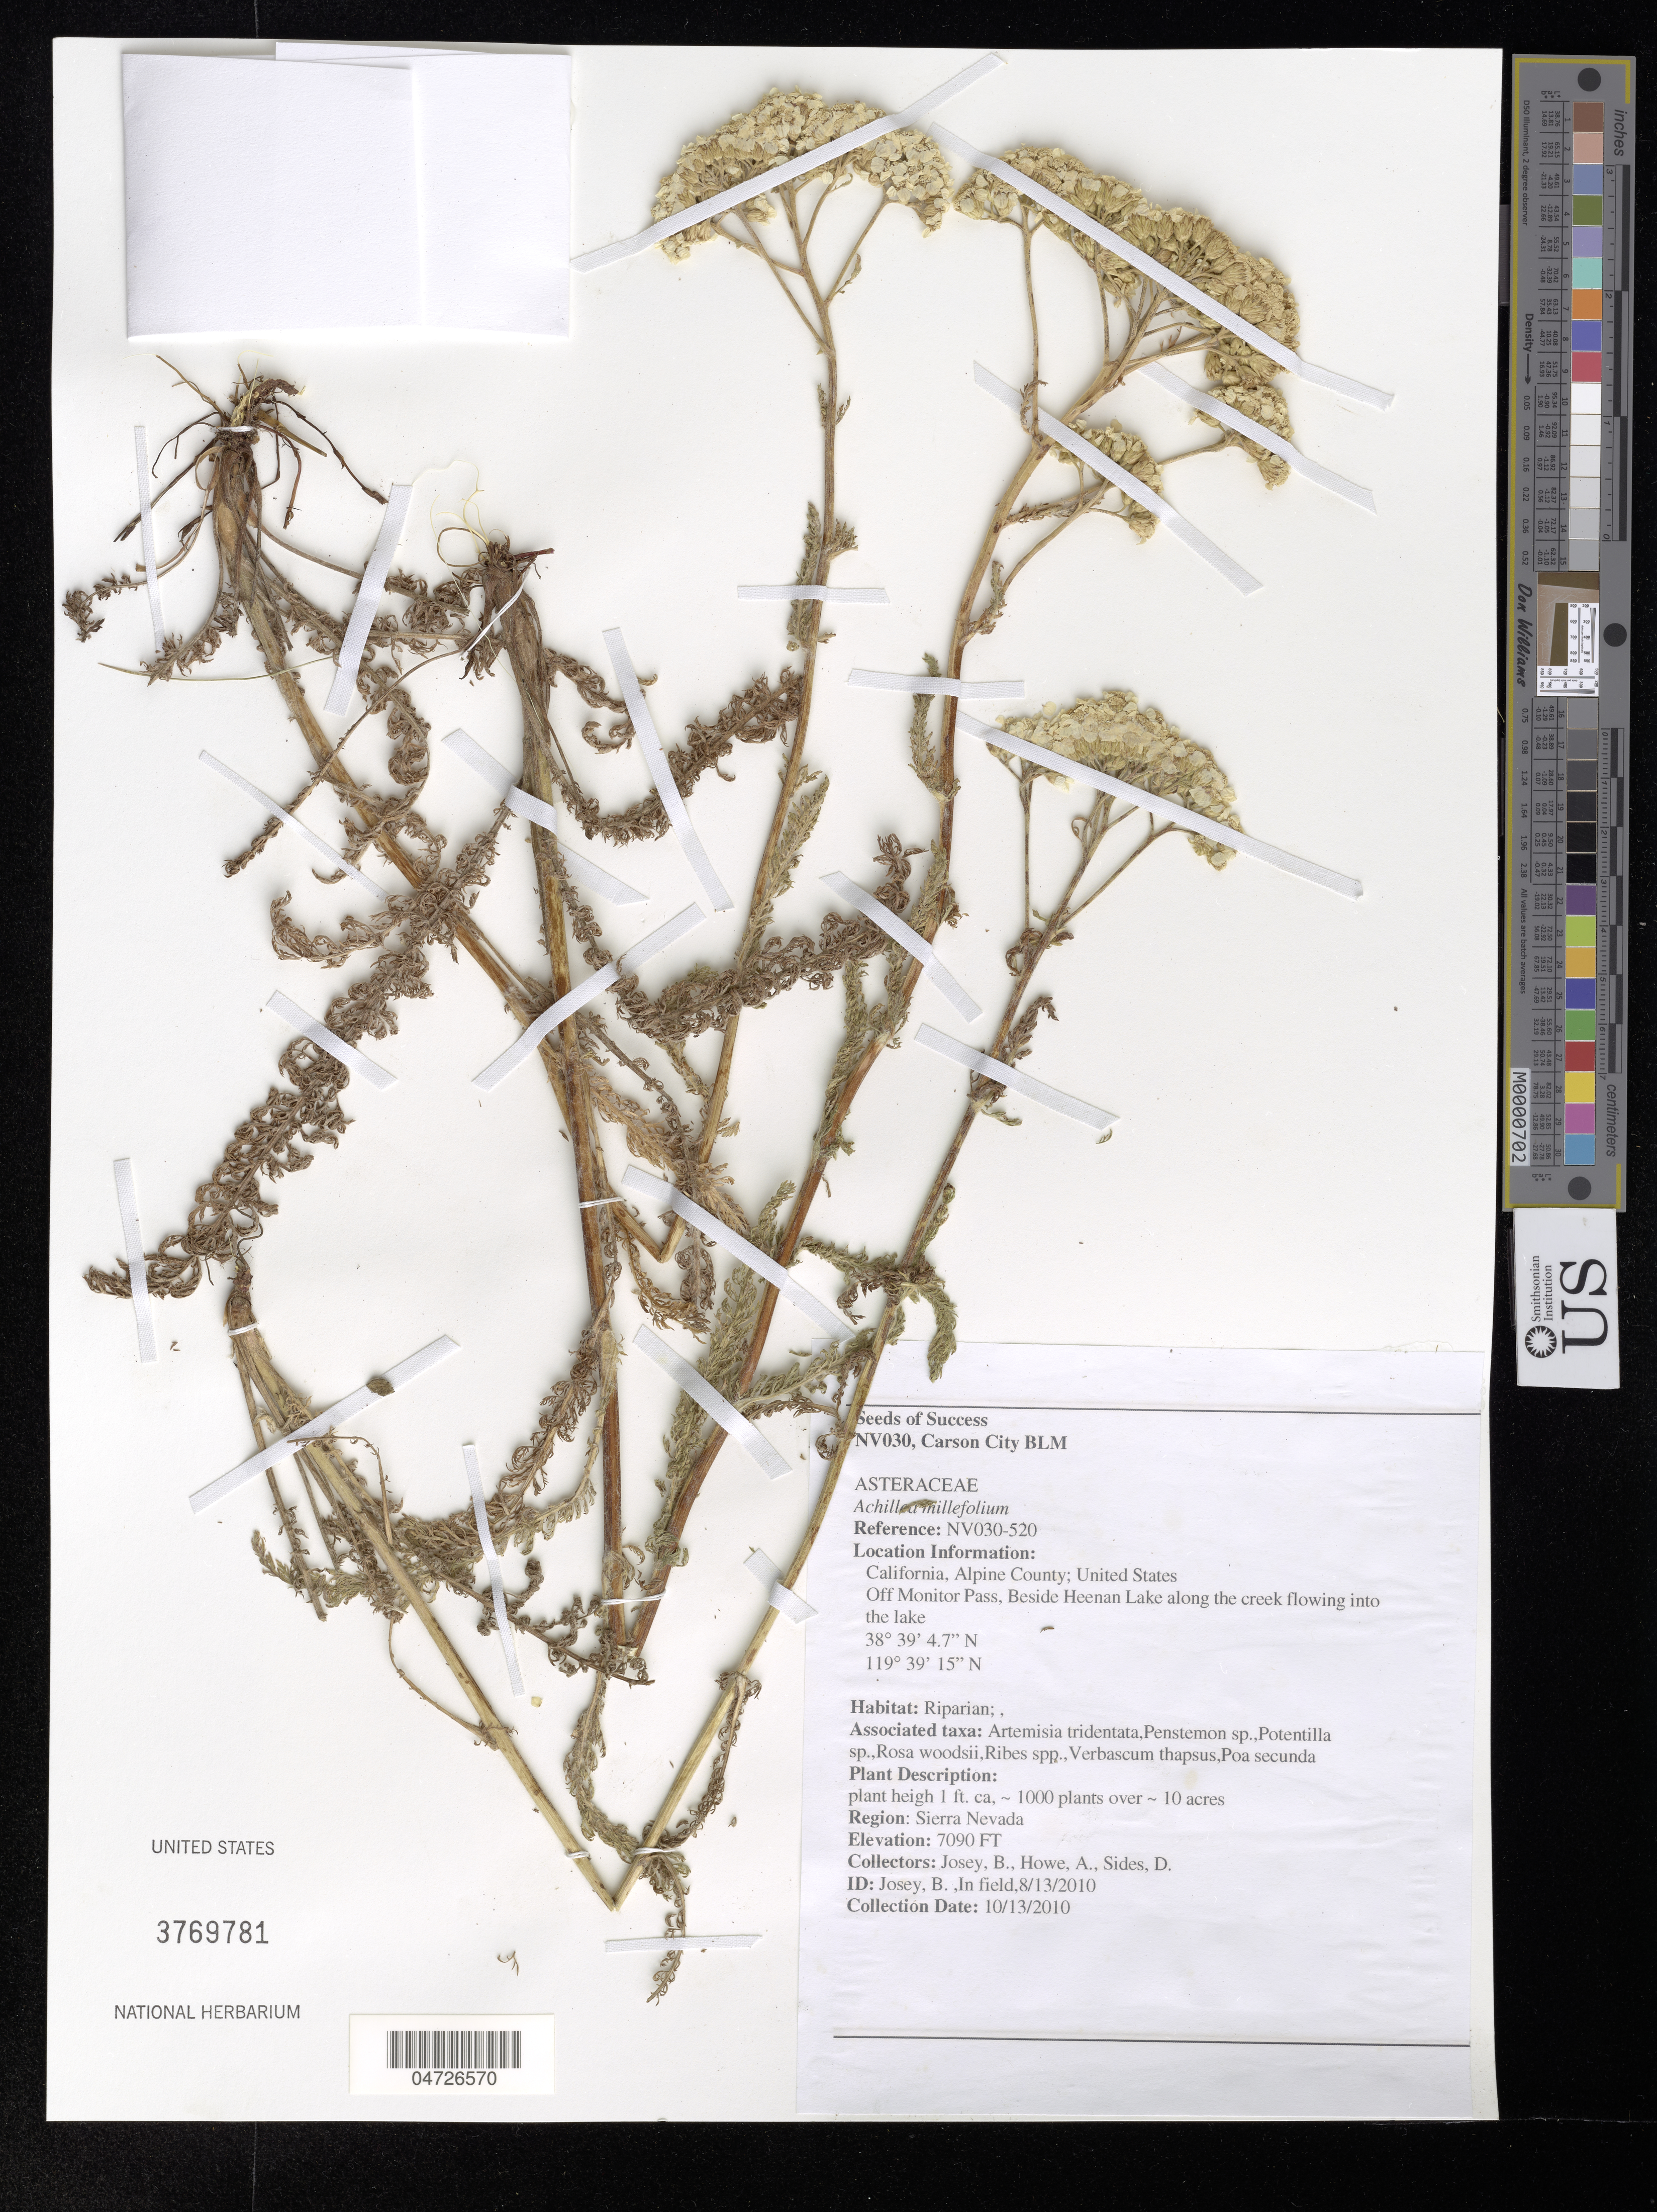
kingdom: Plantae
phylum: Tracheophyta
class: Magnoliopsida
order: Asterales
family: Asteraceae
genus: Achillea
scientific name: Achillea millefolium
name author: L.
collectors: B. Josey, A. Howe & D. Sides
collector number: NV030-520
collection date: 2010-10-13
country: United States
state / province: California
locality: Alpine County. Off Monitor Pass, Beside Heenan Lake along the creek flowing into the lake.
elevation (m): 2161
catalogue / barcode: US 3769781